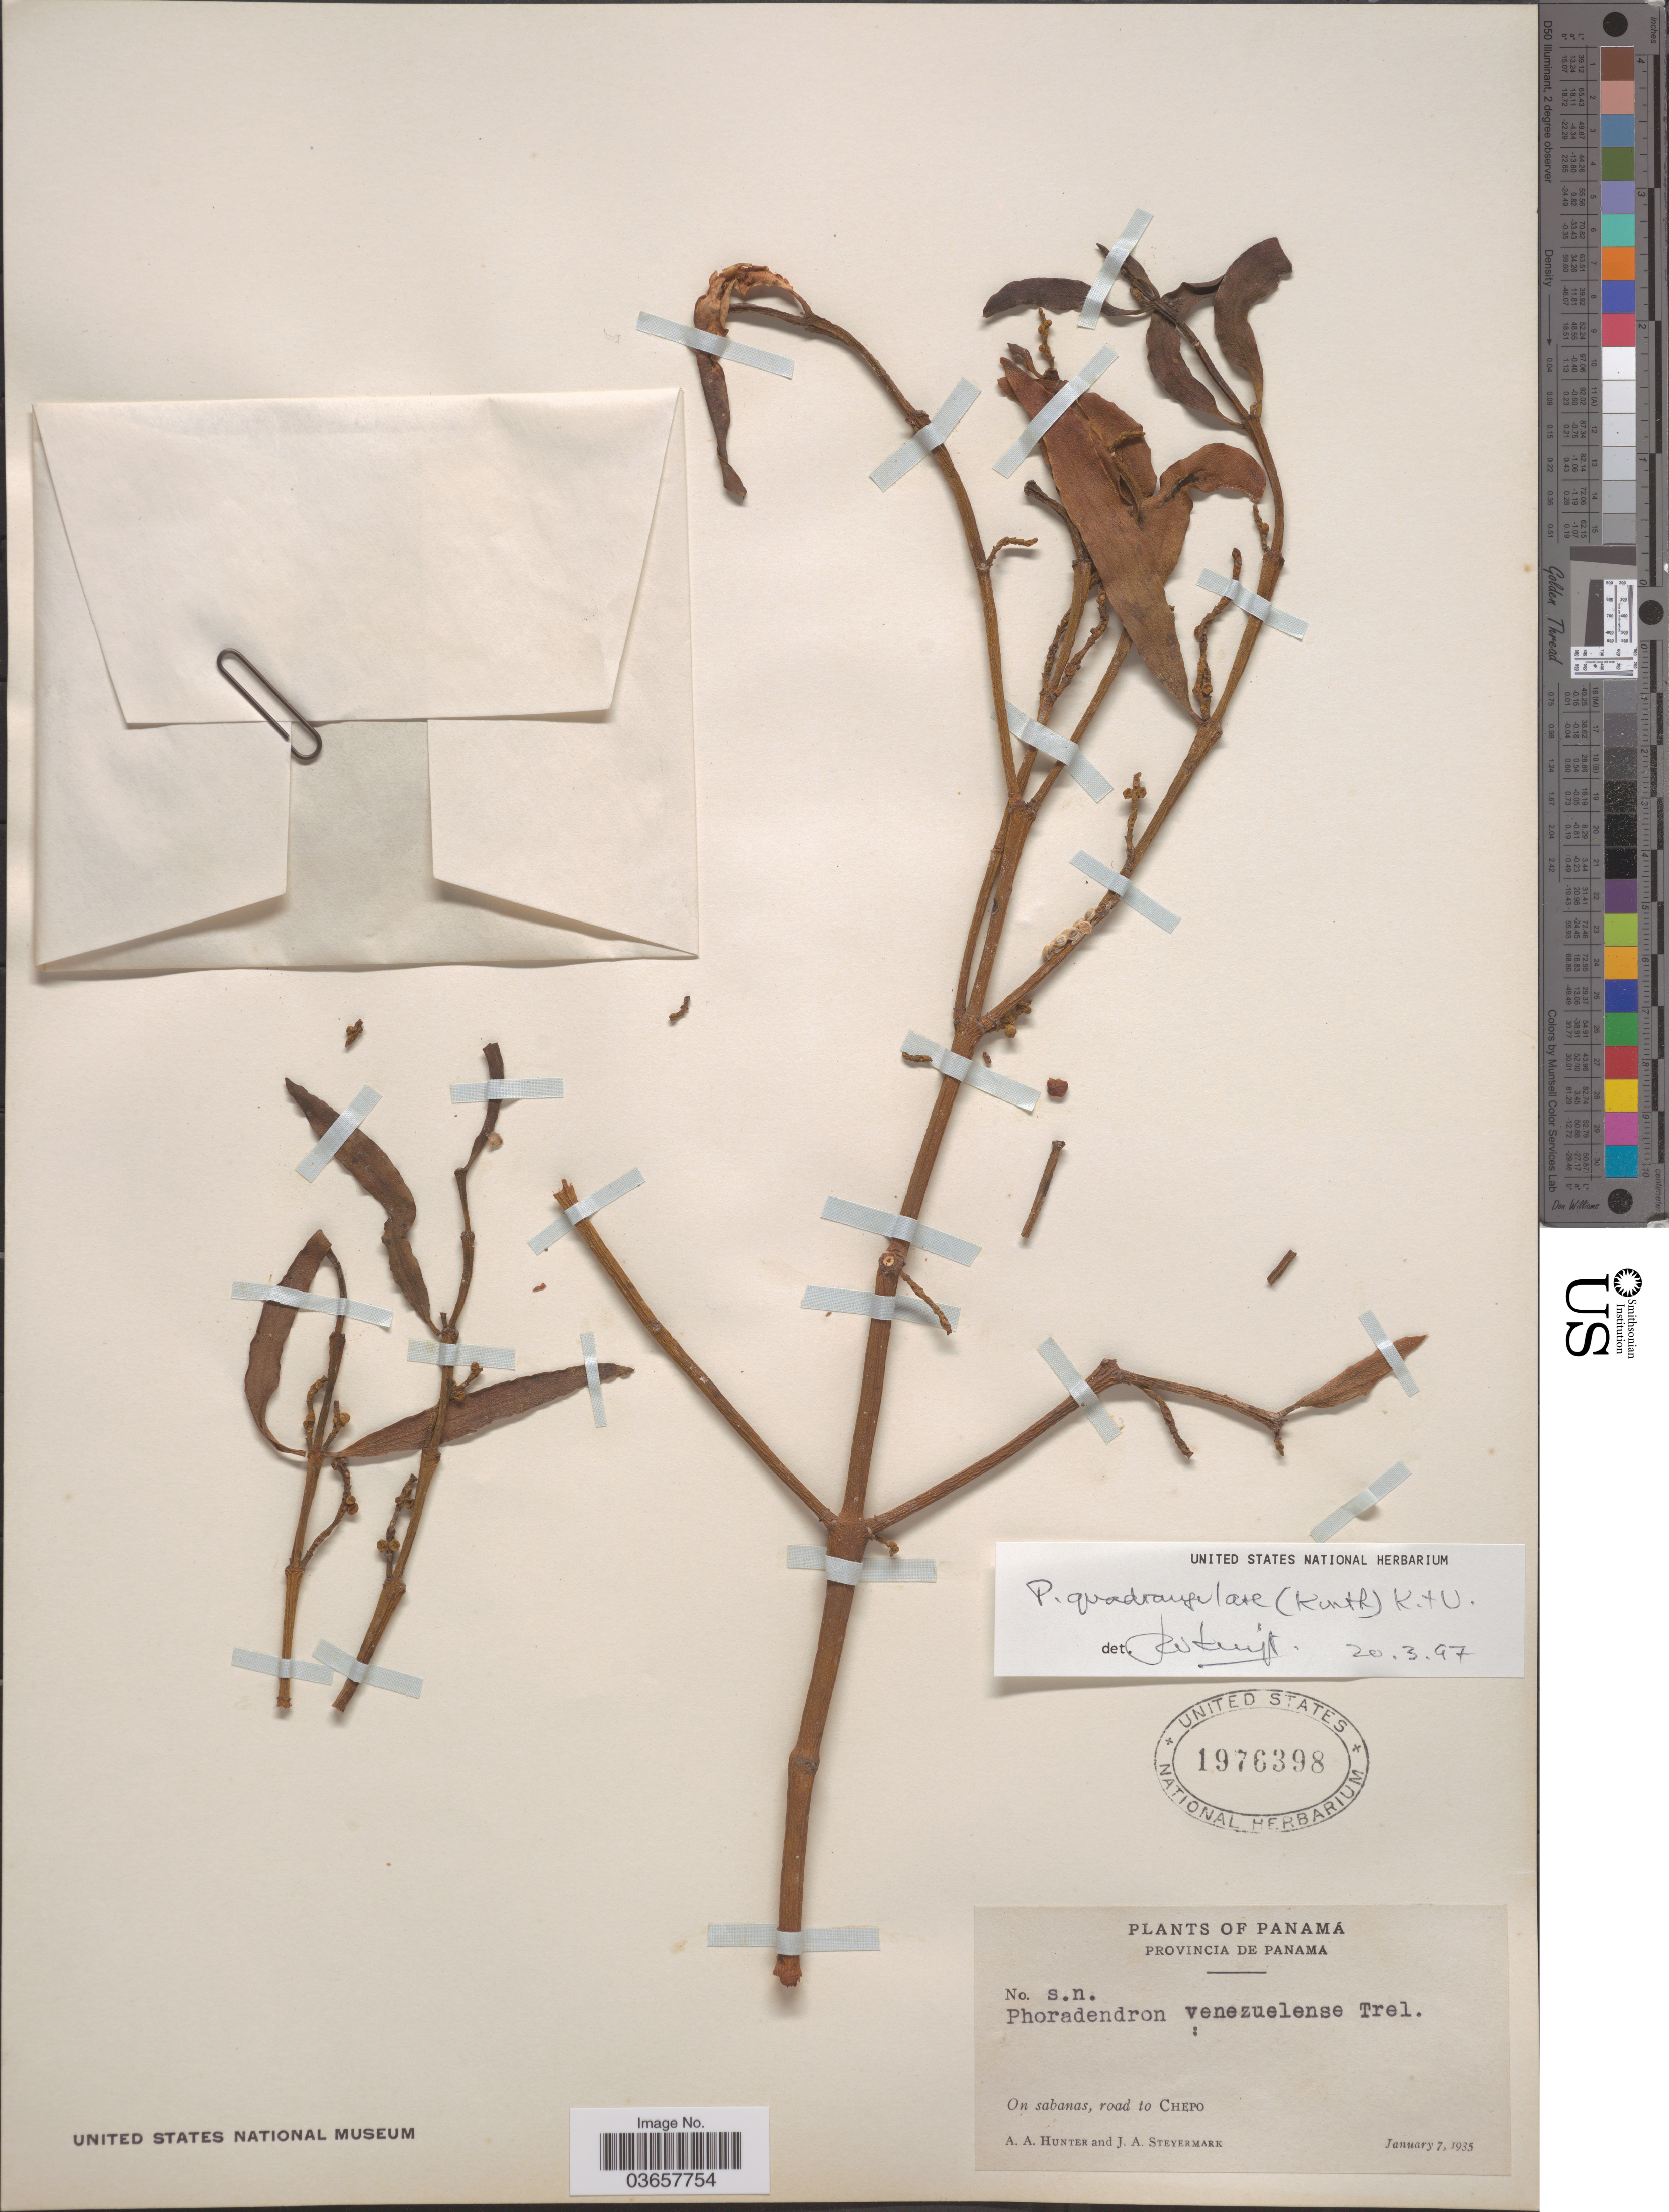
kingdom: Plantae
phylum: Tracheophyta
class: Magnoliopsida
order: Santalales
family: Viscaceae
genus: Phoradendron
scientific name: Phoradendron quadrangulare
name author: (Kunth) Griseb.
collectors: A. Hunter & J. Steyermark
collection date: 1935-01-07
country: Panama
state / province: Panamá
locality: On sabanas, road to Chepo.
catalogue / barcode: US 1976398